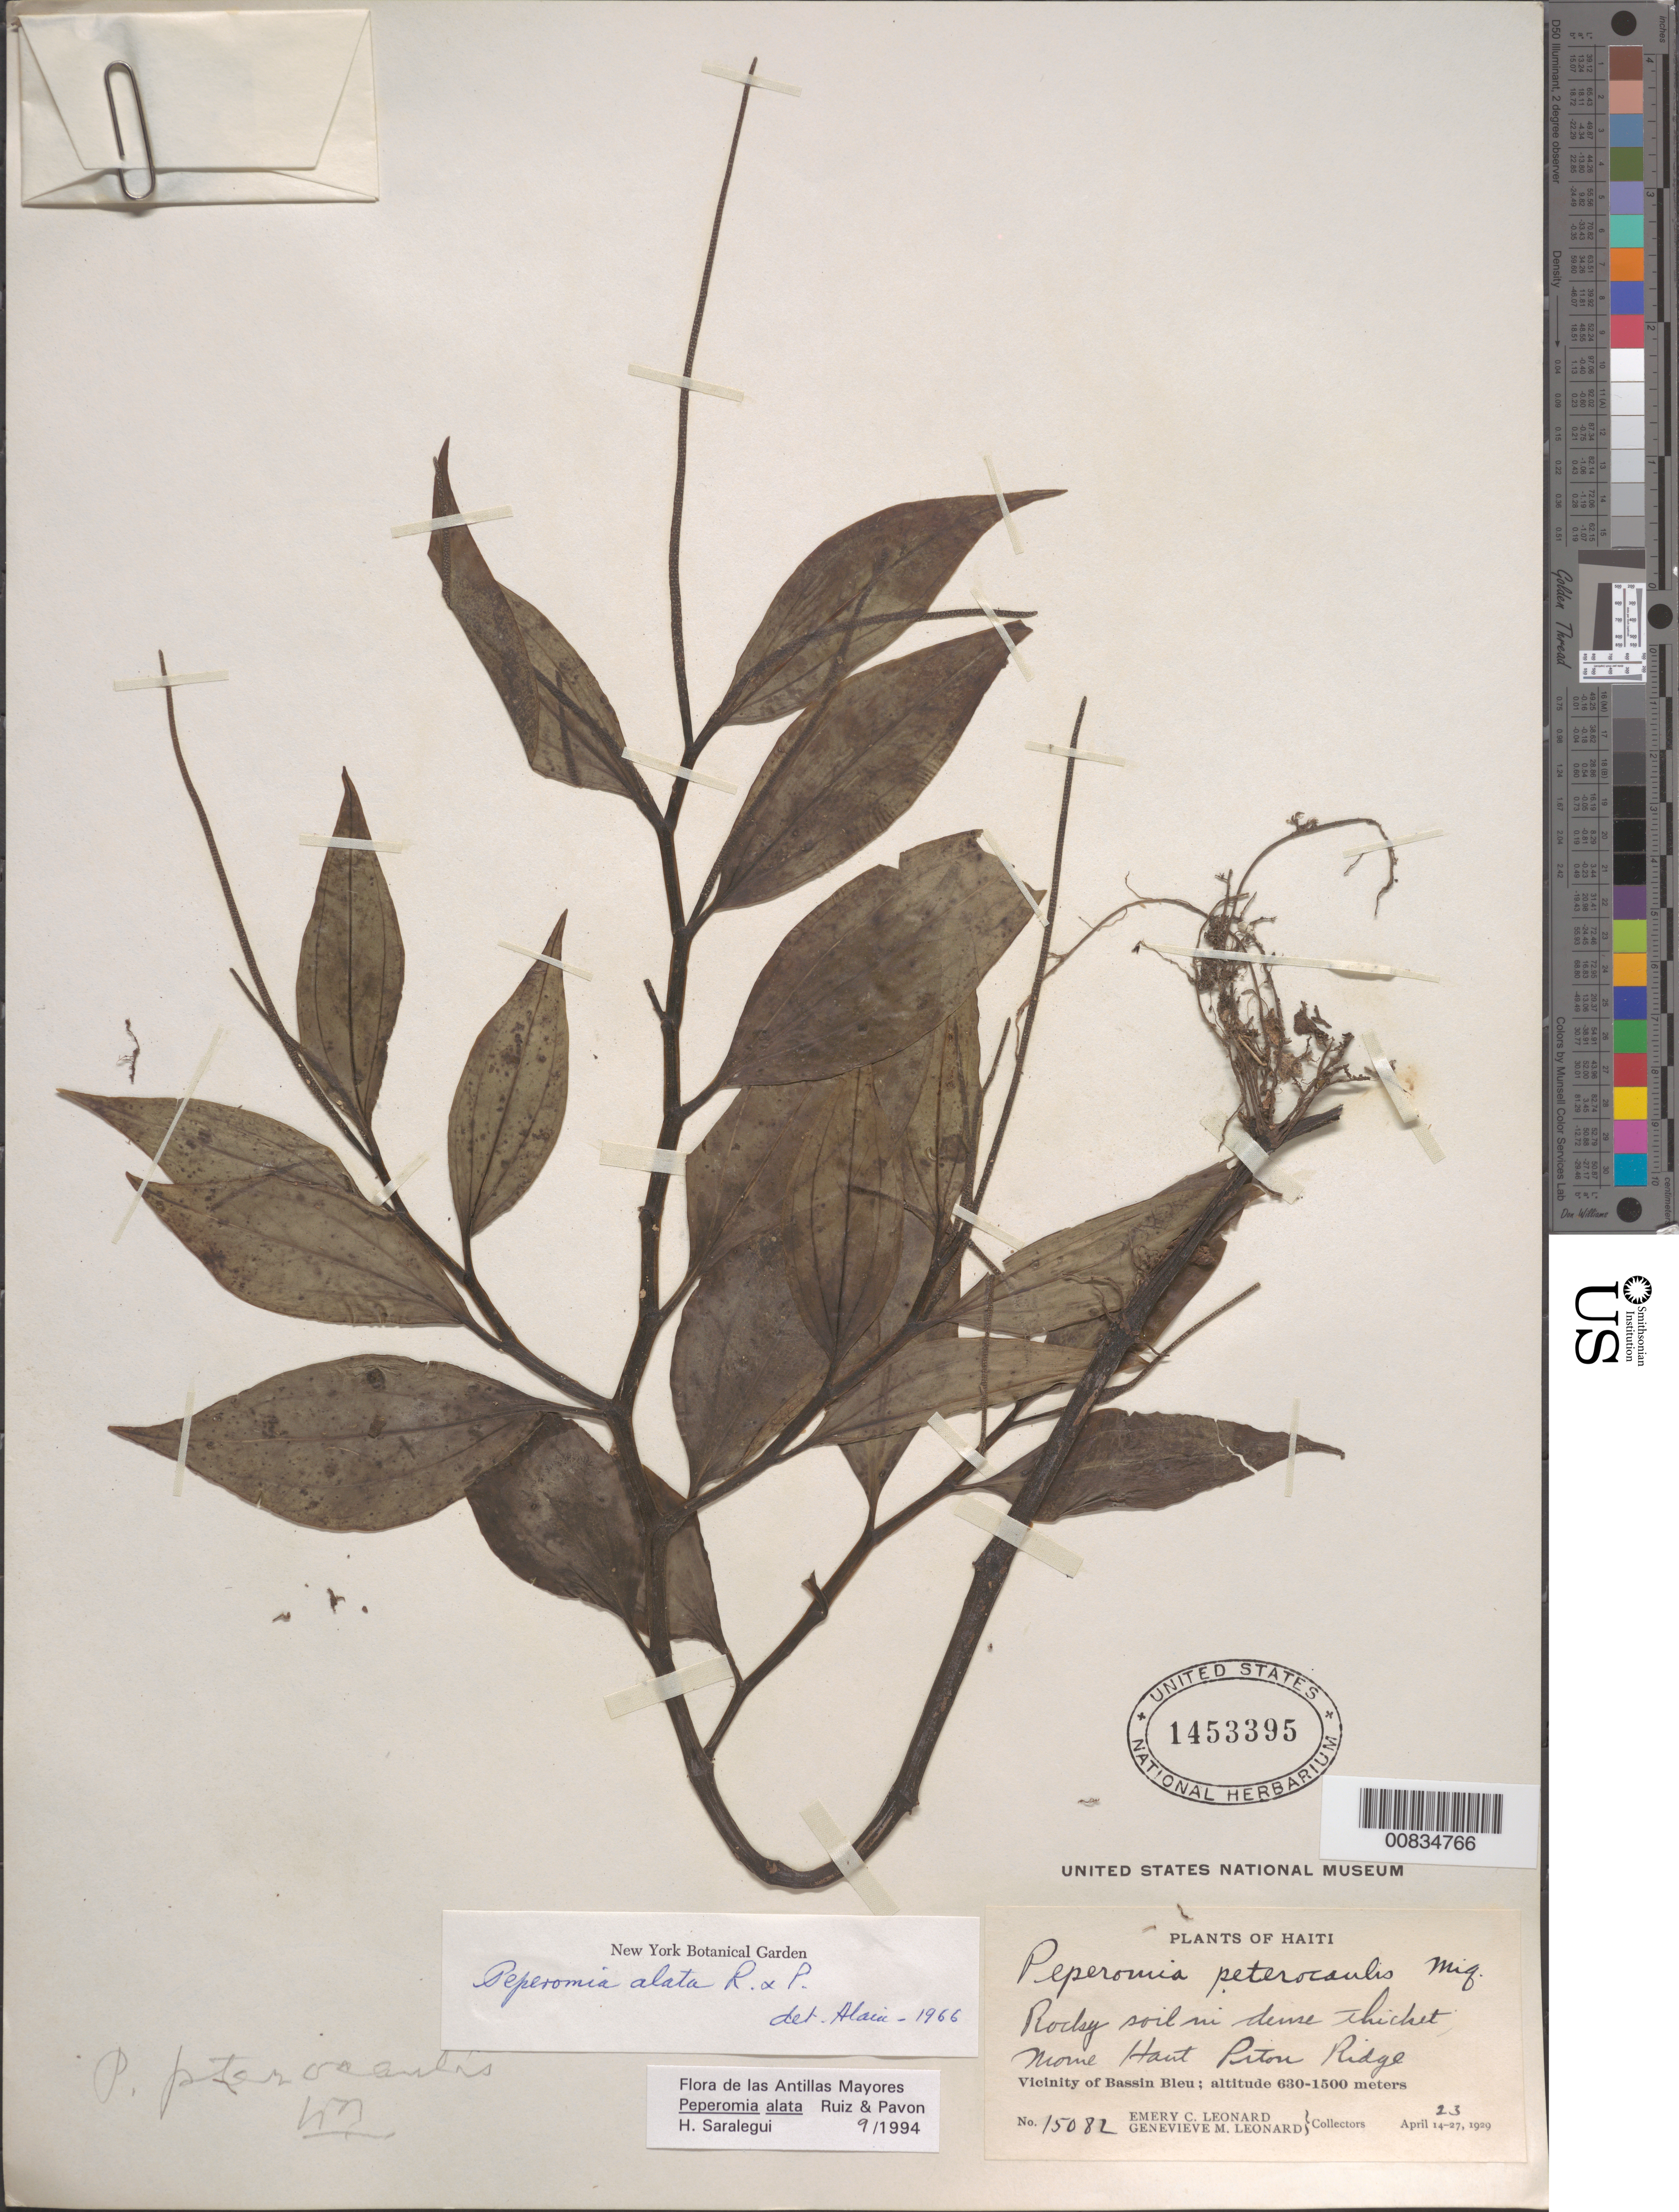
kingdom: Plantae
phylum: Tracheophyta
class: Magnoliopsida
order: Piperales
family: Piperaceae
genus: Peperomia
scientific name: Peperomia alata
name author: Ruiz & Pav.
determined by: Saralegui Boza, H., (HAJB), Jardin Botanico Nacional (Habana)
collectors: E. C. Leonard & G. M. Leonard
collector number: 15082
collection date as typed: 23 Apr 1929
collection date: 1929-04-23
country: Haiti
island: Hispaniola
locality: Vicinity of Bassin Bleu. Morne Haut Piton Ridge.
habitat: Rocky soil in dense thicket.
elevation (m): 630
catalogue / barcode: US 1453395